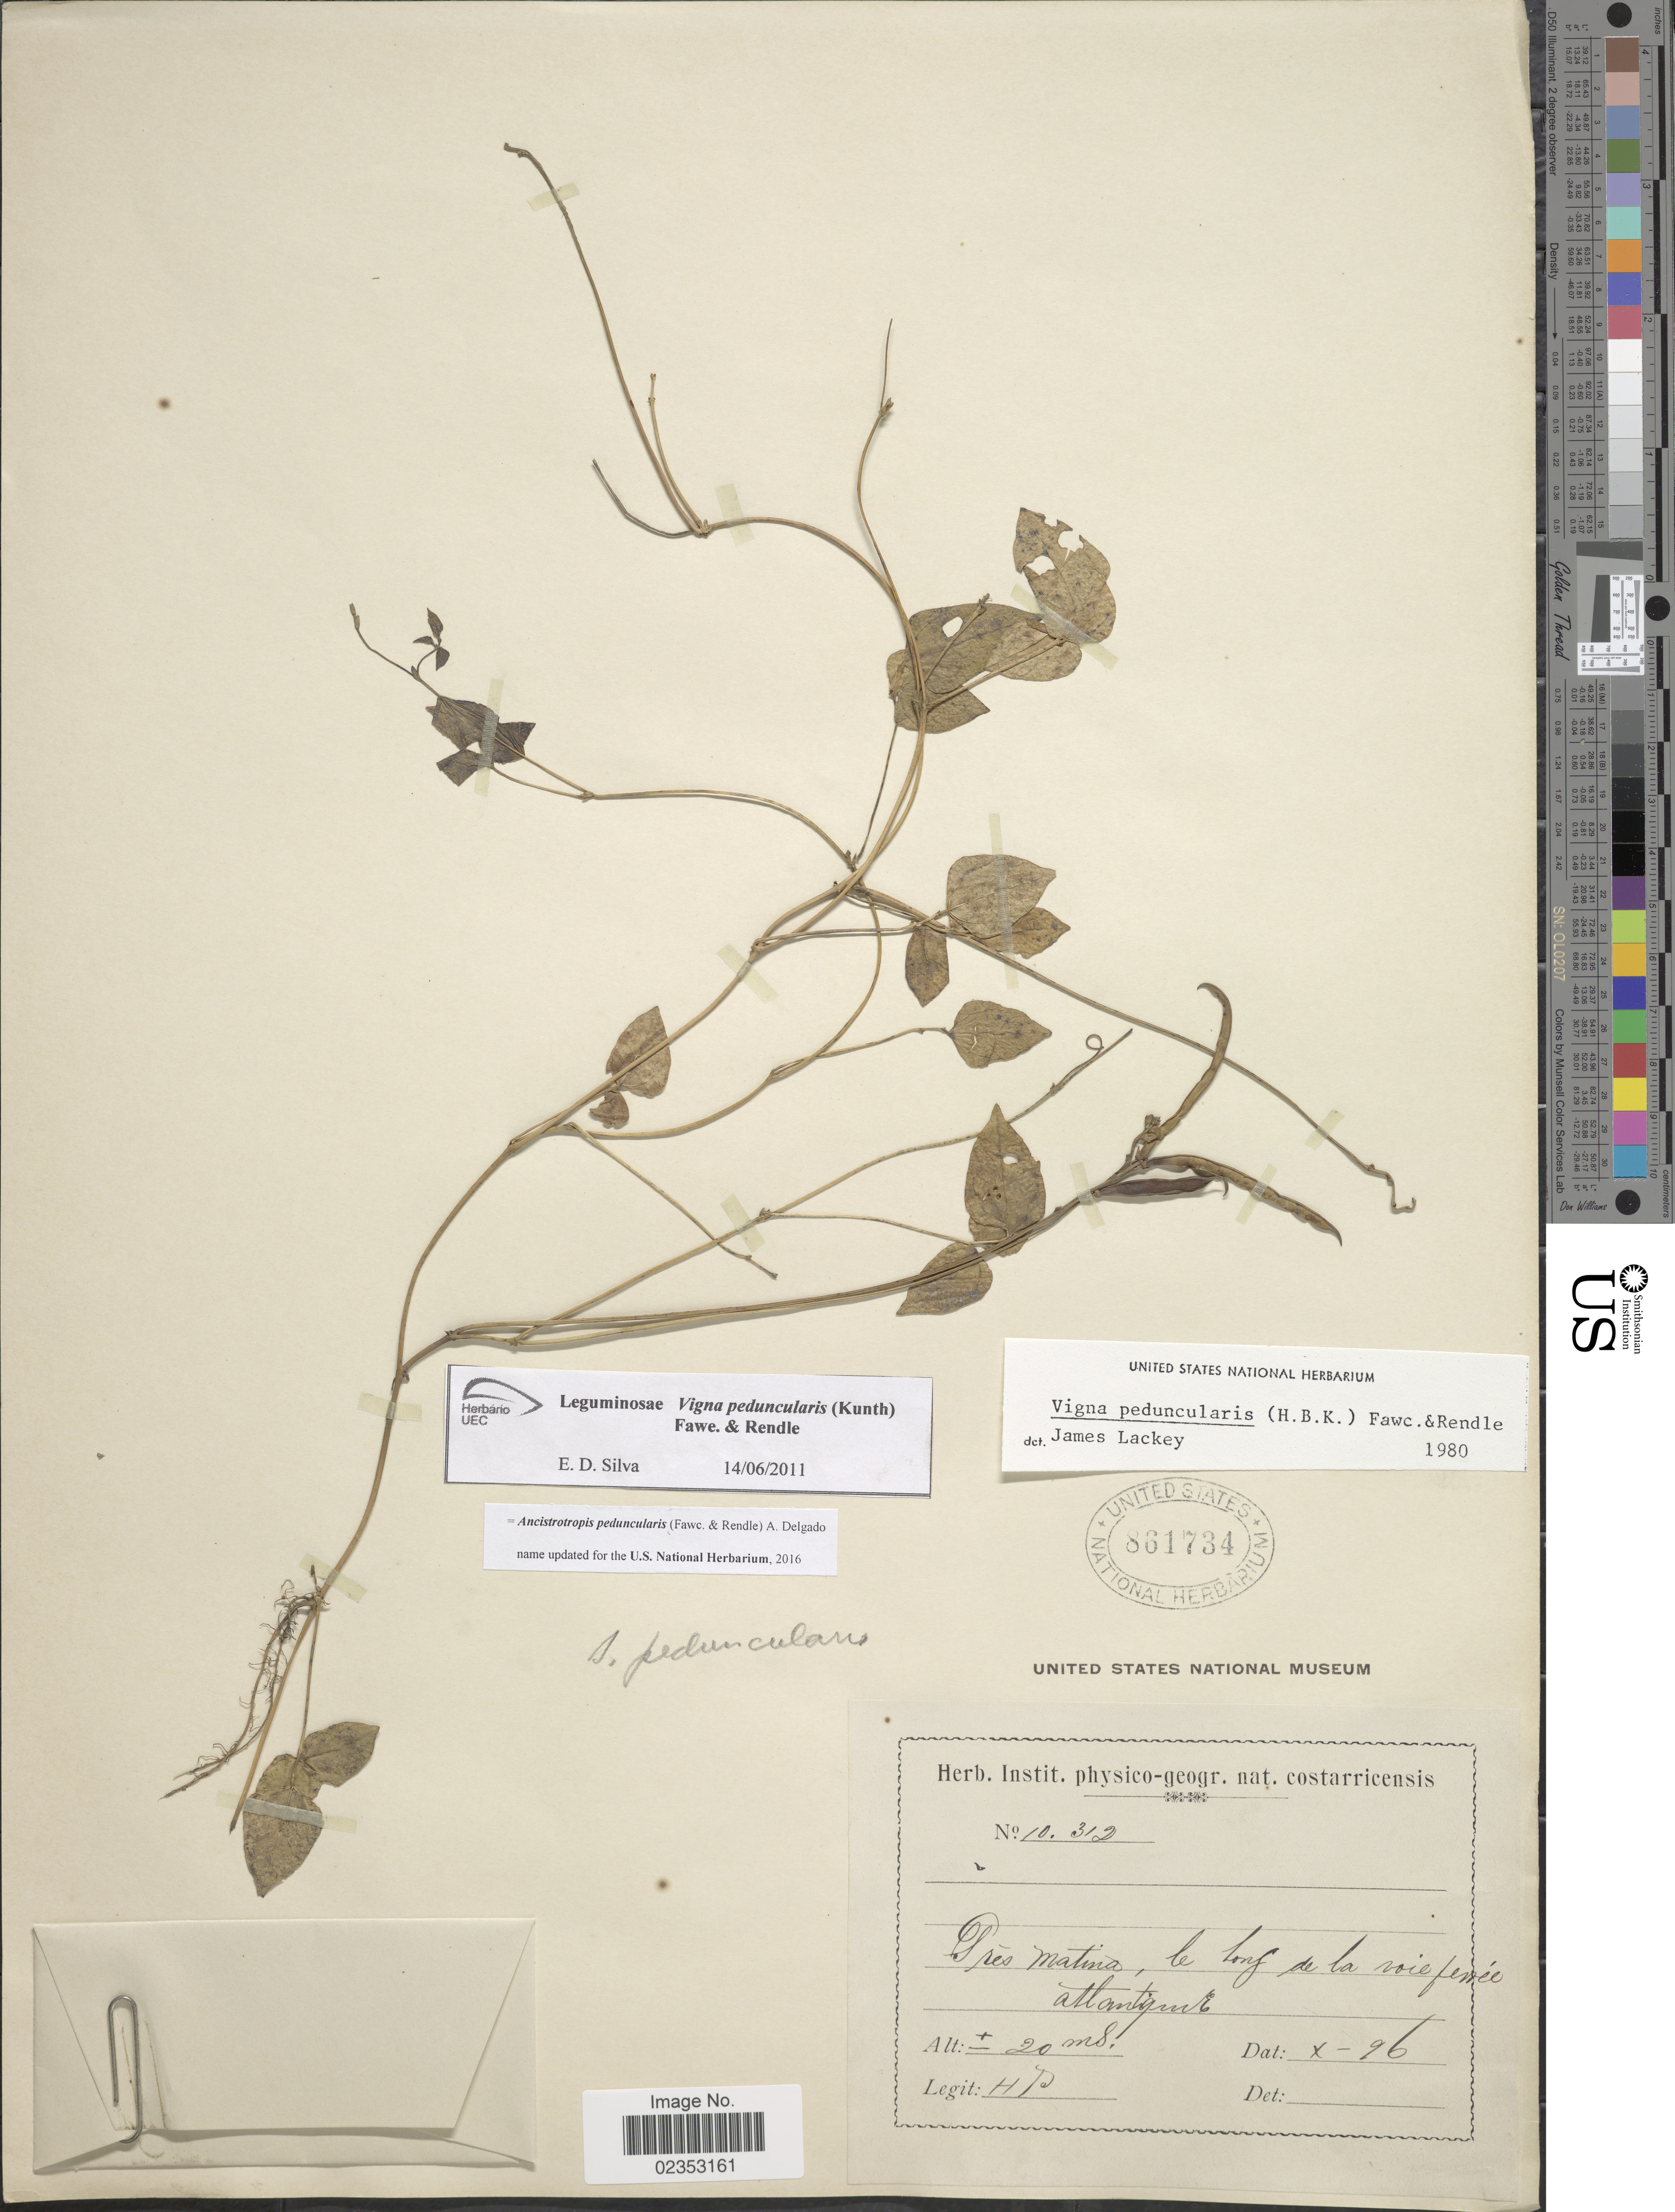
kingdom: Plantae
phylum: Tracheophyta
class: Magnoliopsida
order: Fabales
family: Fabaceae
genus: Ancistrotropis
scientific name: Ancistrotropis peduncularis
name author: (Fawc. & Rendle) A. Delgado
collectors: H. P.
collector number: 10312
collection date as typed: Transcribed d/m/y: /10/96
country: Costa Rica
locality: Pres matina, le Long de ka voie ferree atlantique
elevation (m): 20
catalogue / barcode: US 861734